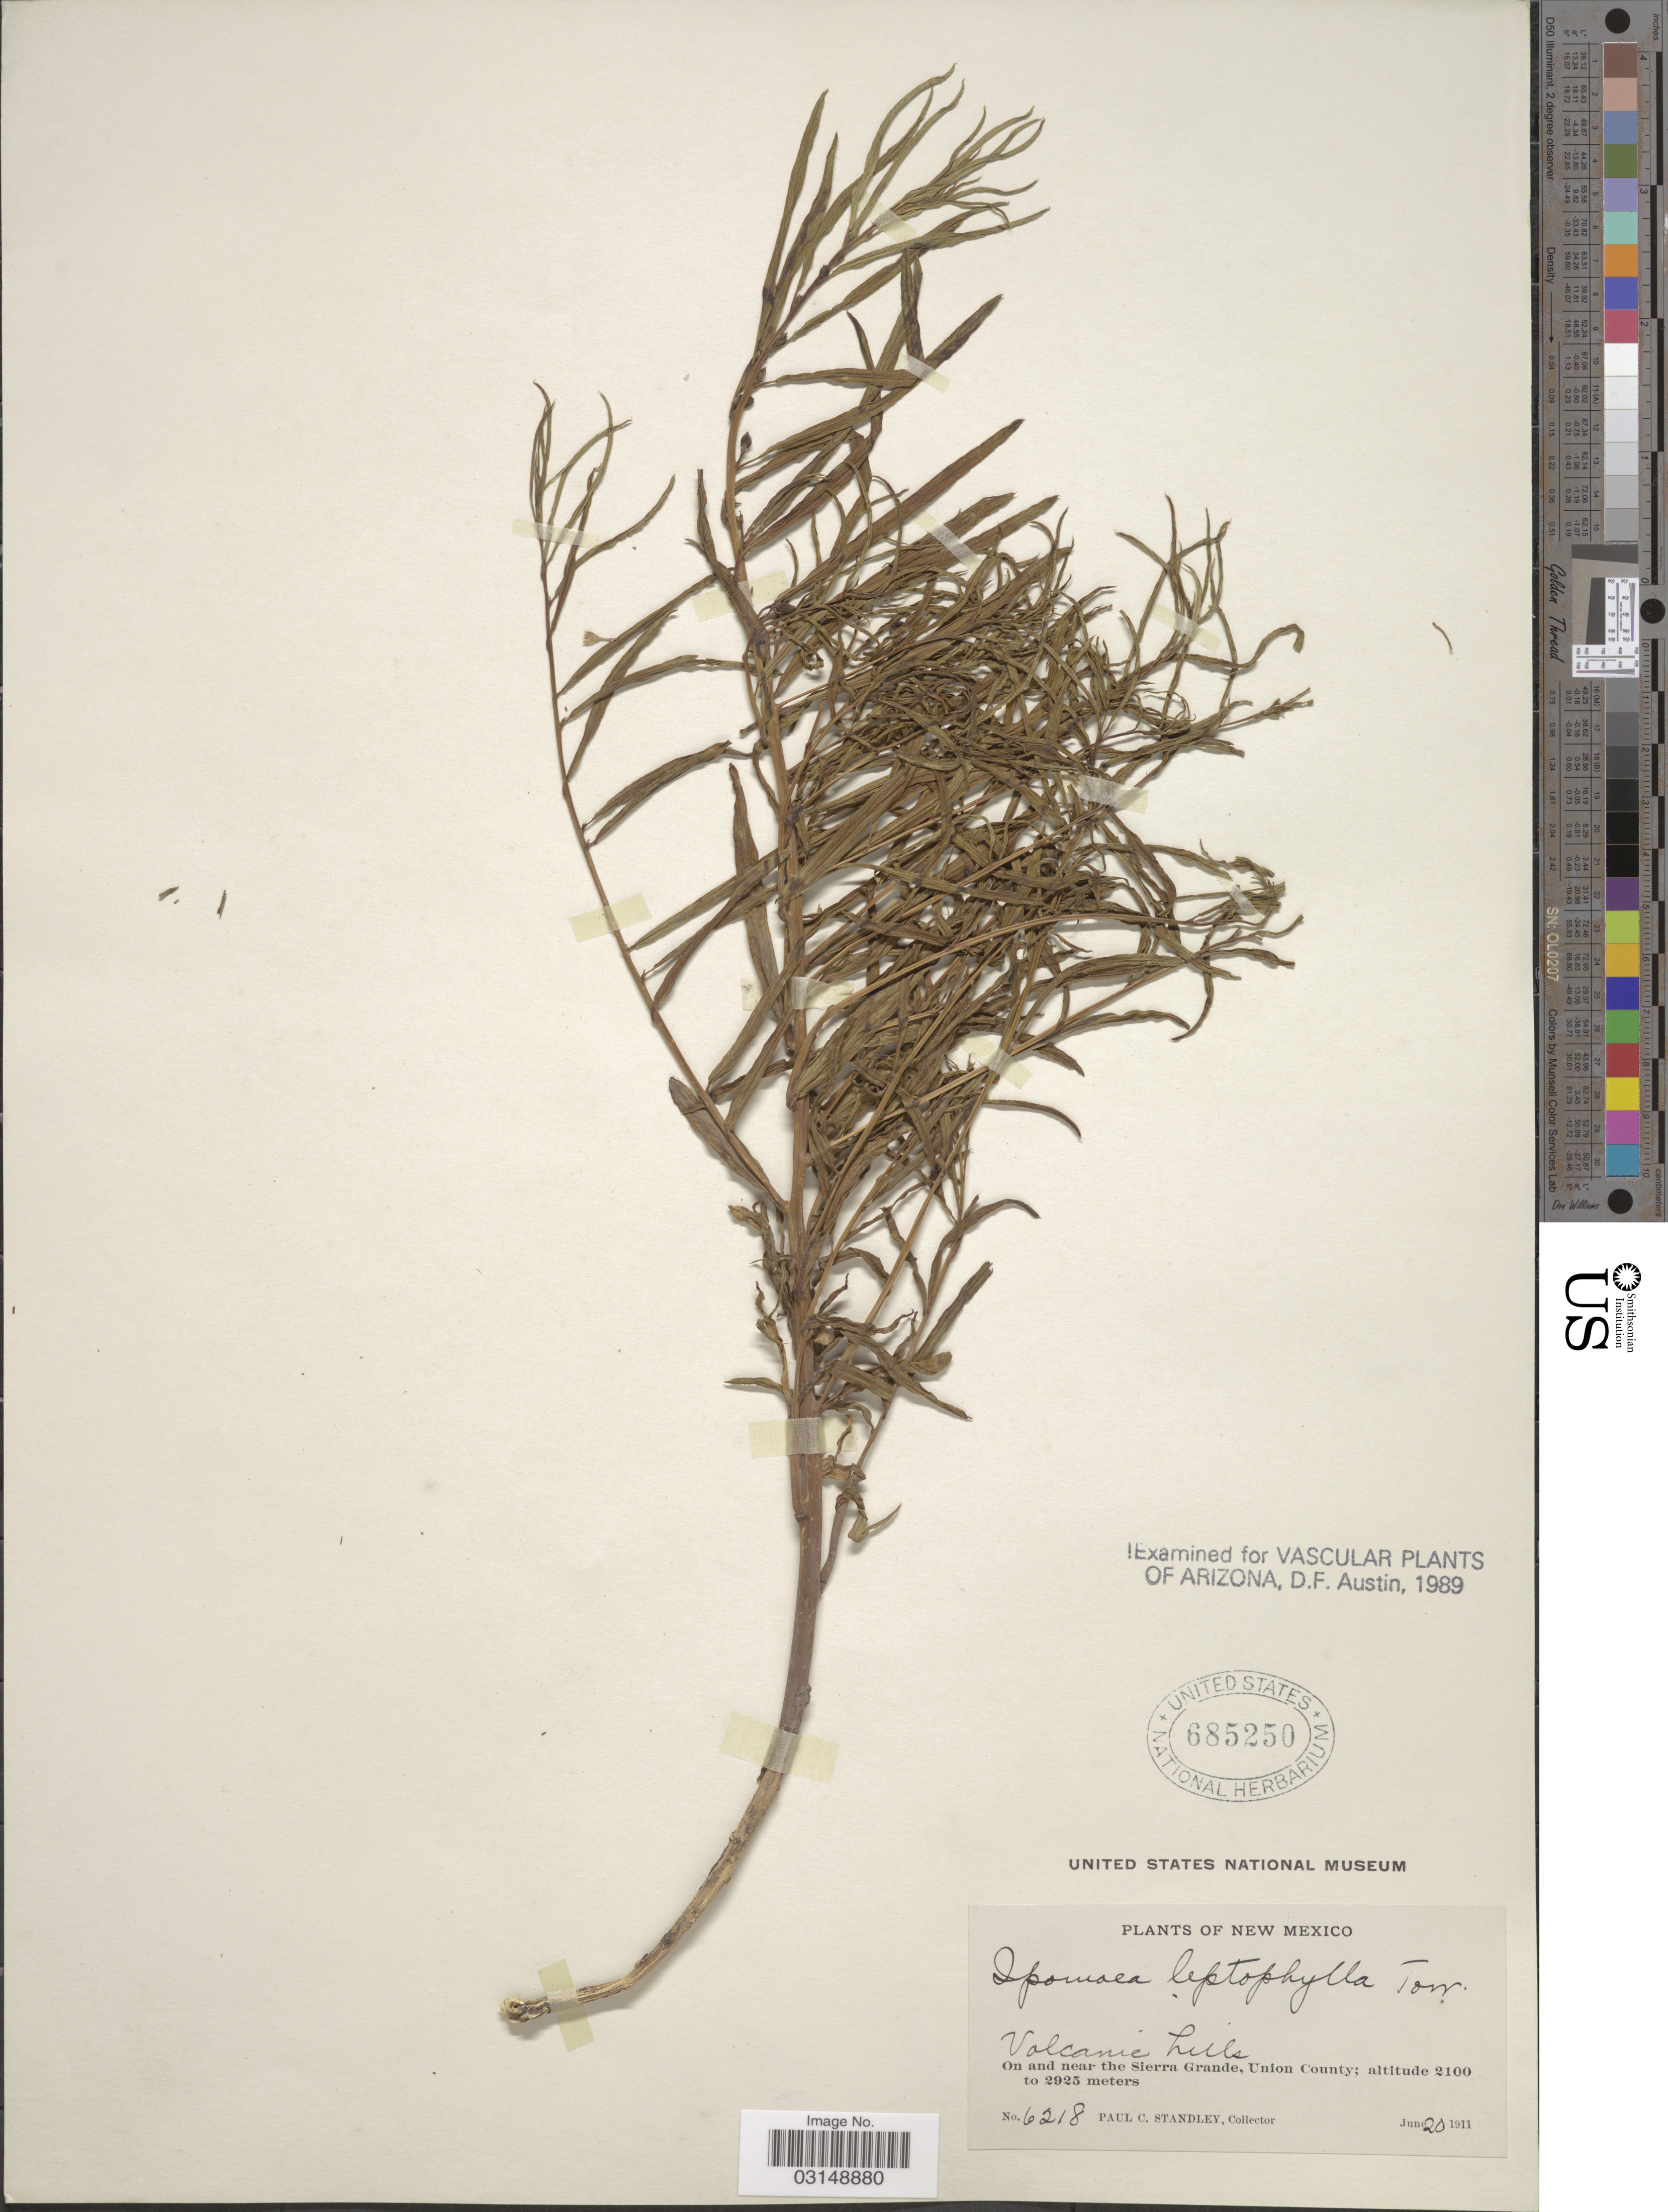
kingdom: Plantae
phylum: Tracheophyta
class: Magnoliopsida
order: Solanales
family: Convolvulaceae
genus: Ipomoea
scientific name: Ipomoea leptophylla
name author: Torr.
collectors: P. C. Standley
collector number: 6218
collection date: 1911-06-20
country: United States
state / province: New Mexico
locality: On and near the Sierra Grande, Union County.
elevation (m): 2100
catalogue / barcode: US 685250